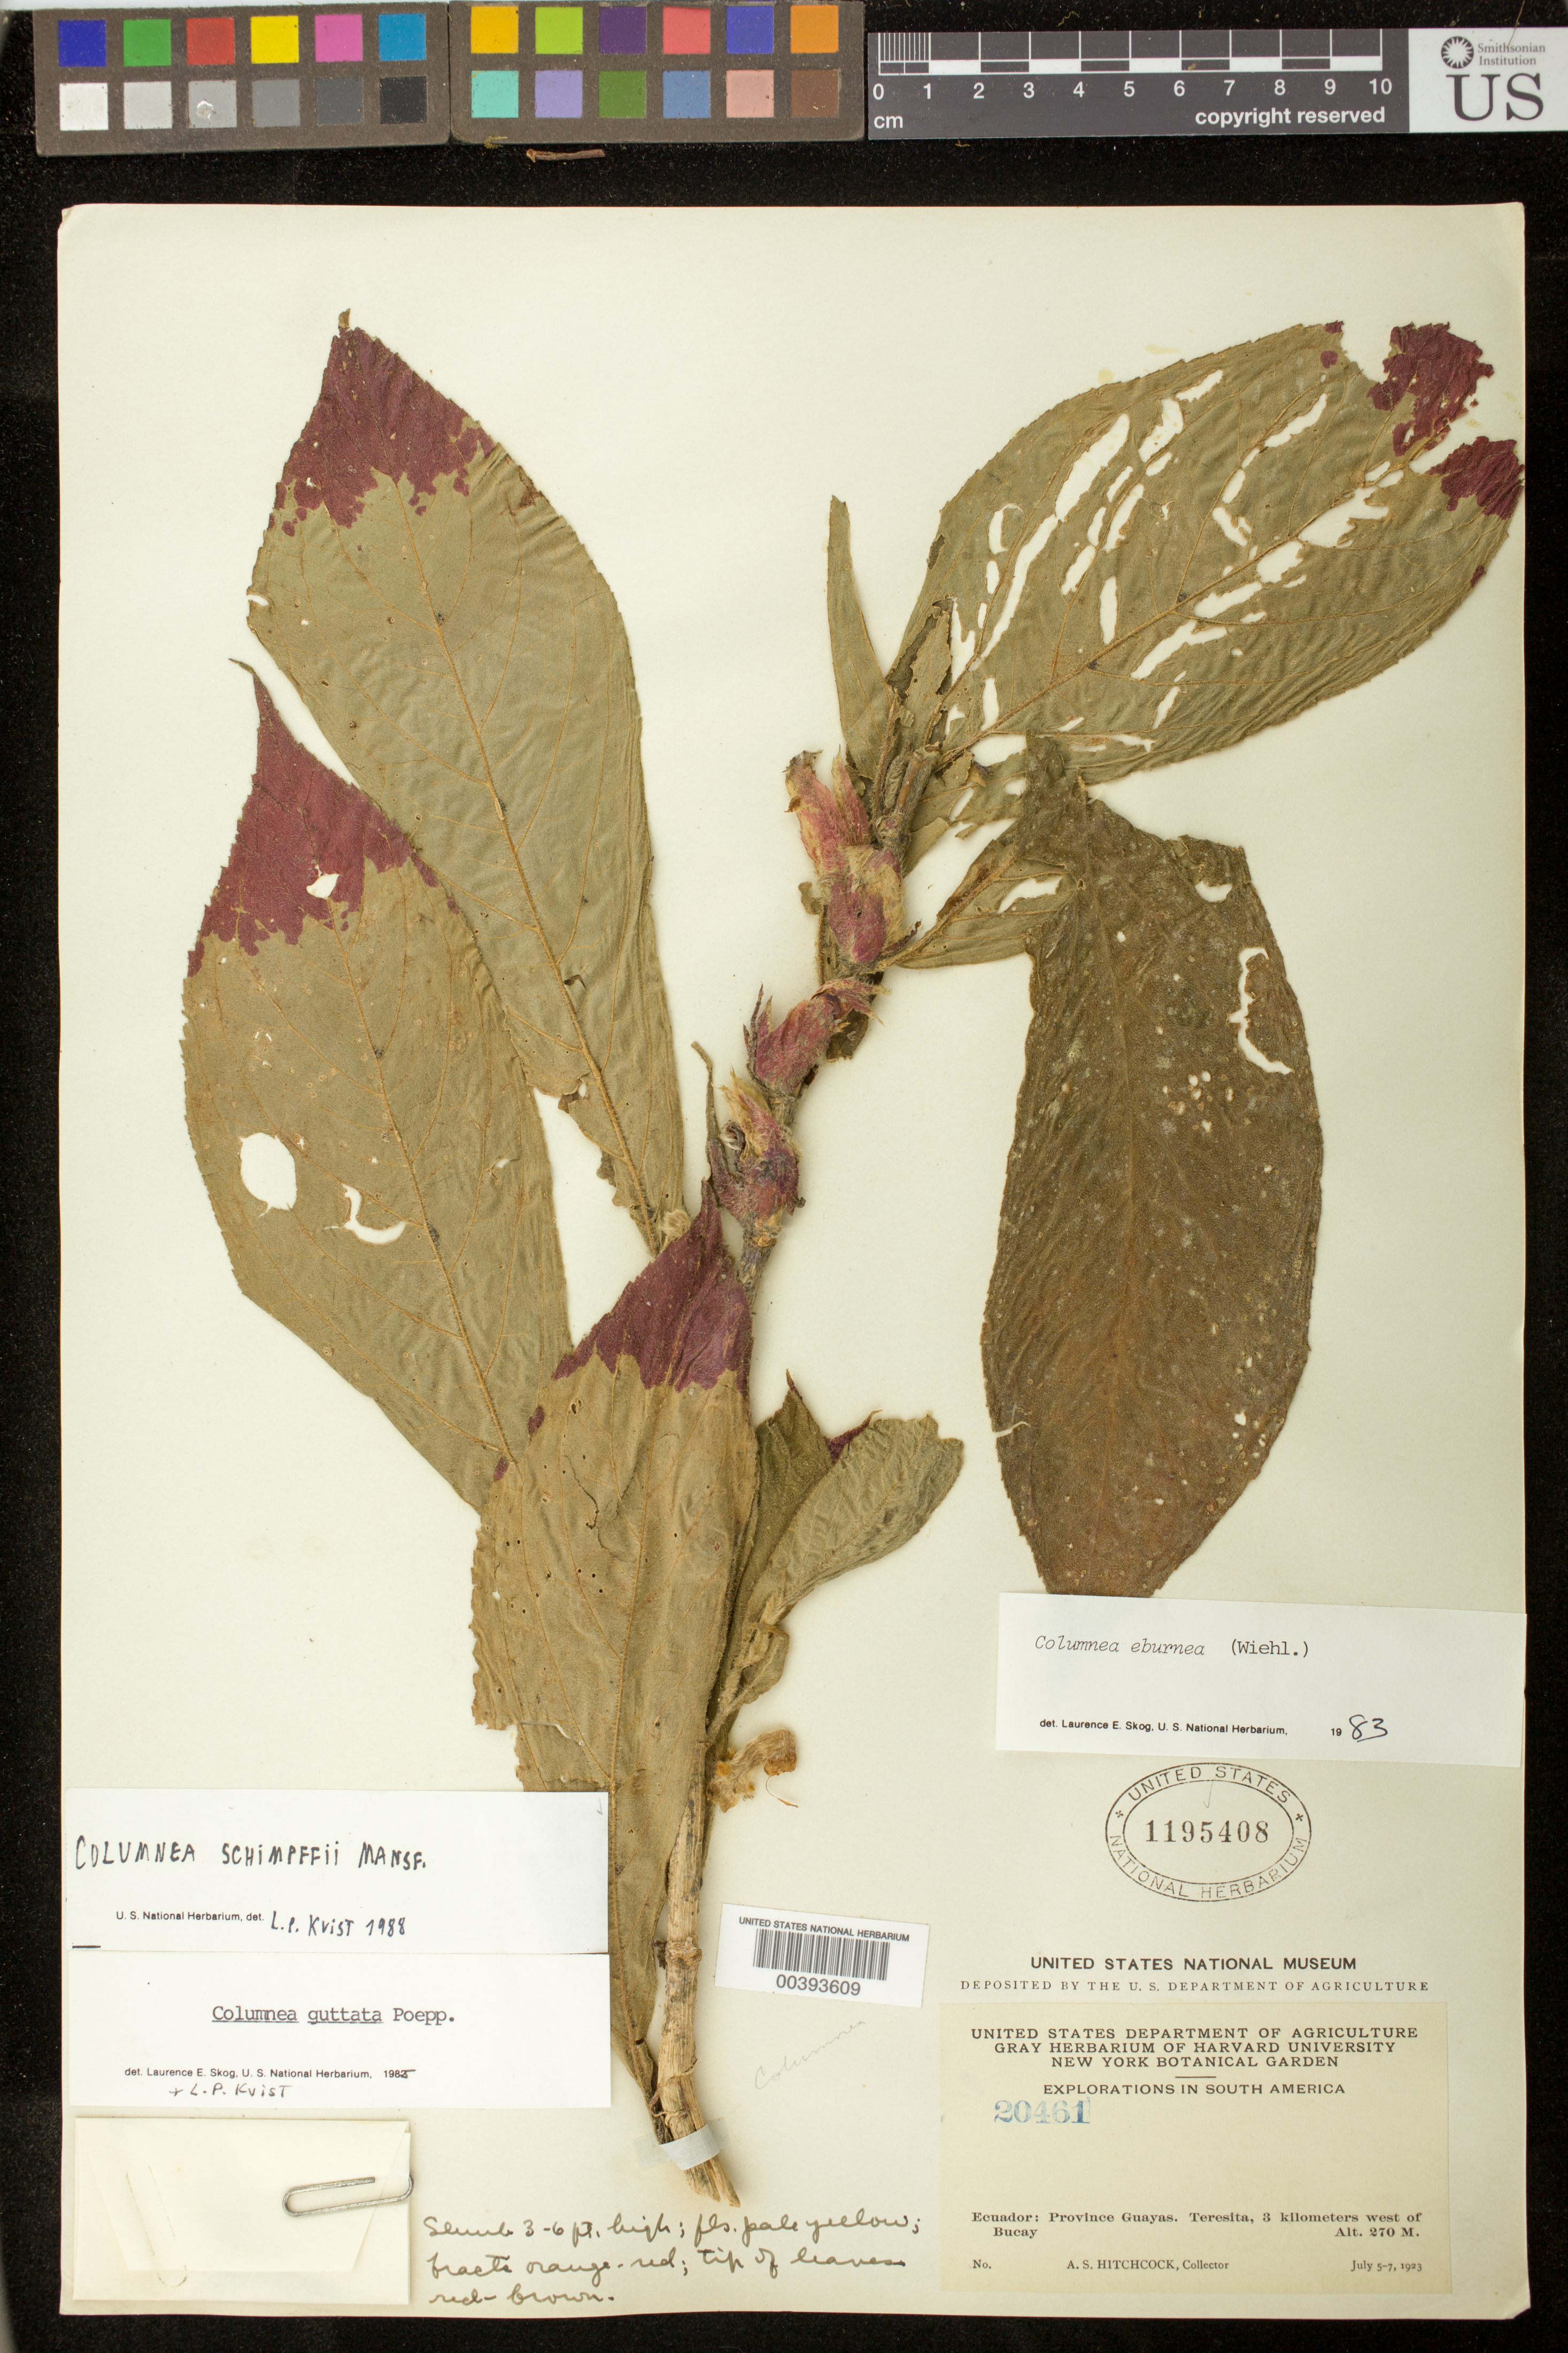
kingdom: Plantae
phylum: Tracheophyta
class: Magnoliopsida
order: Lamiales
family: Gesneriaceae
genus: Columnea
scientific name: Columnea schimpffii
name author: Mansf.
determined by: Kvist, L. P., (US), Smithsonian Institution - National Museum of Natural History (UNITED STATES)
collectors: A. S. Hitchcock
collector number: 20461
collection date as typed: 5-7 Jul 1923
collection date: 1923-07-05/1923-07-07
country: Ecuador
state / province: Guayas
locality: Teresita, 3 km W of Bucay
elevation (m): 270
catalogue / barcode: US 1195408